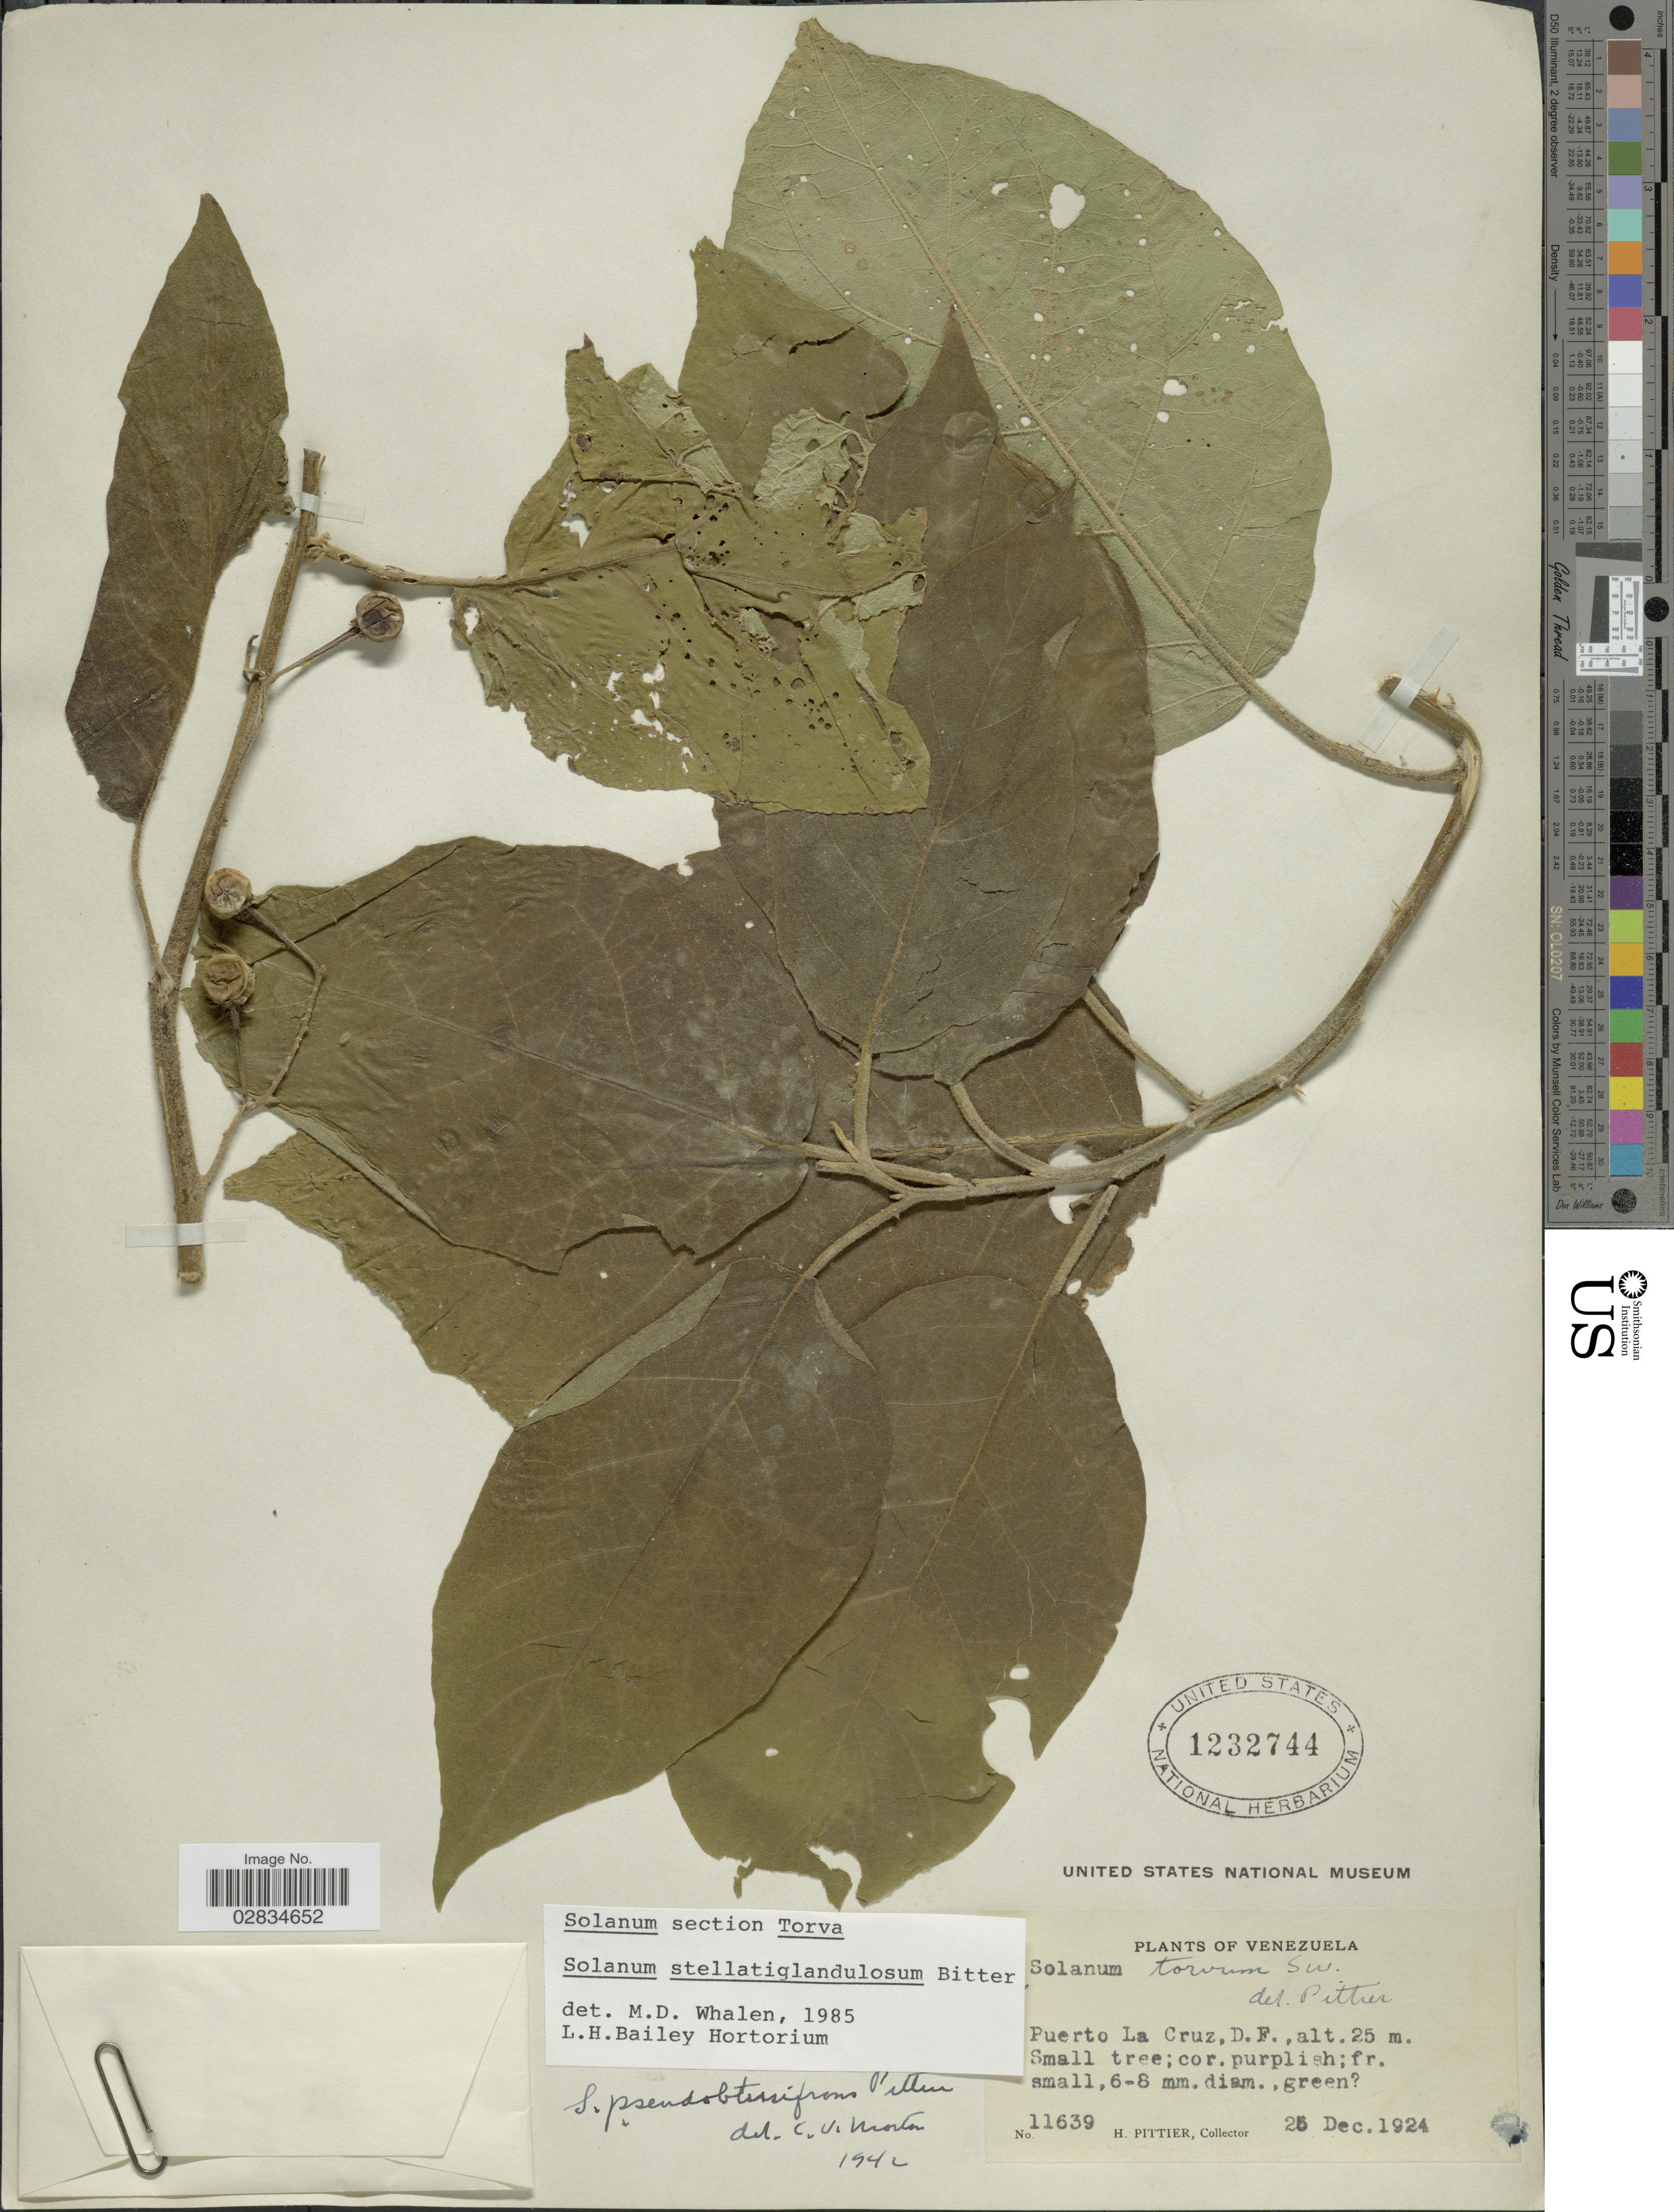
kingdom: Plantae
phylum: Tracheophyta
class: Magnoliopsida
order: Solanales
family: Solanaceae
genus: Solanum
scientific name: Solanum stellatiglandulosum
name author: Bitter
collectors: H. F. Pittier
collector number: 11639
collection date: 1924-12-25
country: Venezuela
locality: Puerto La Cruz, D. F.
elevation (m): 25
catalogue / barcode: US 1232744